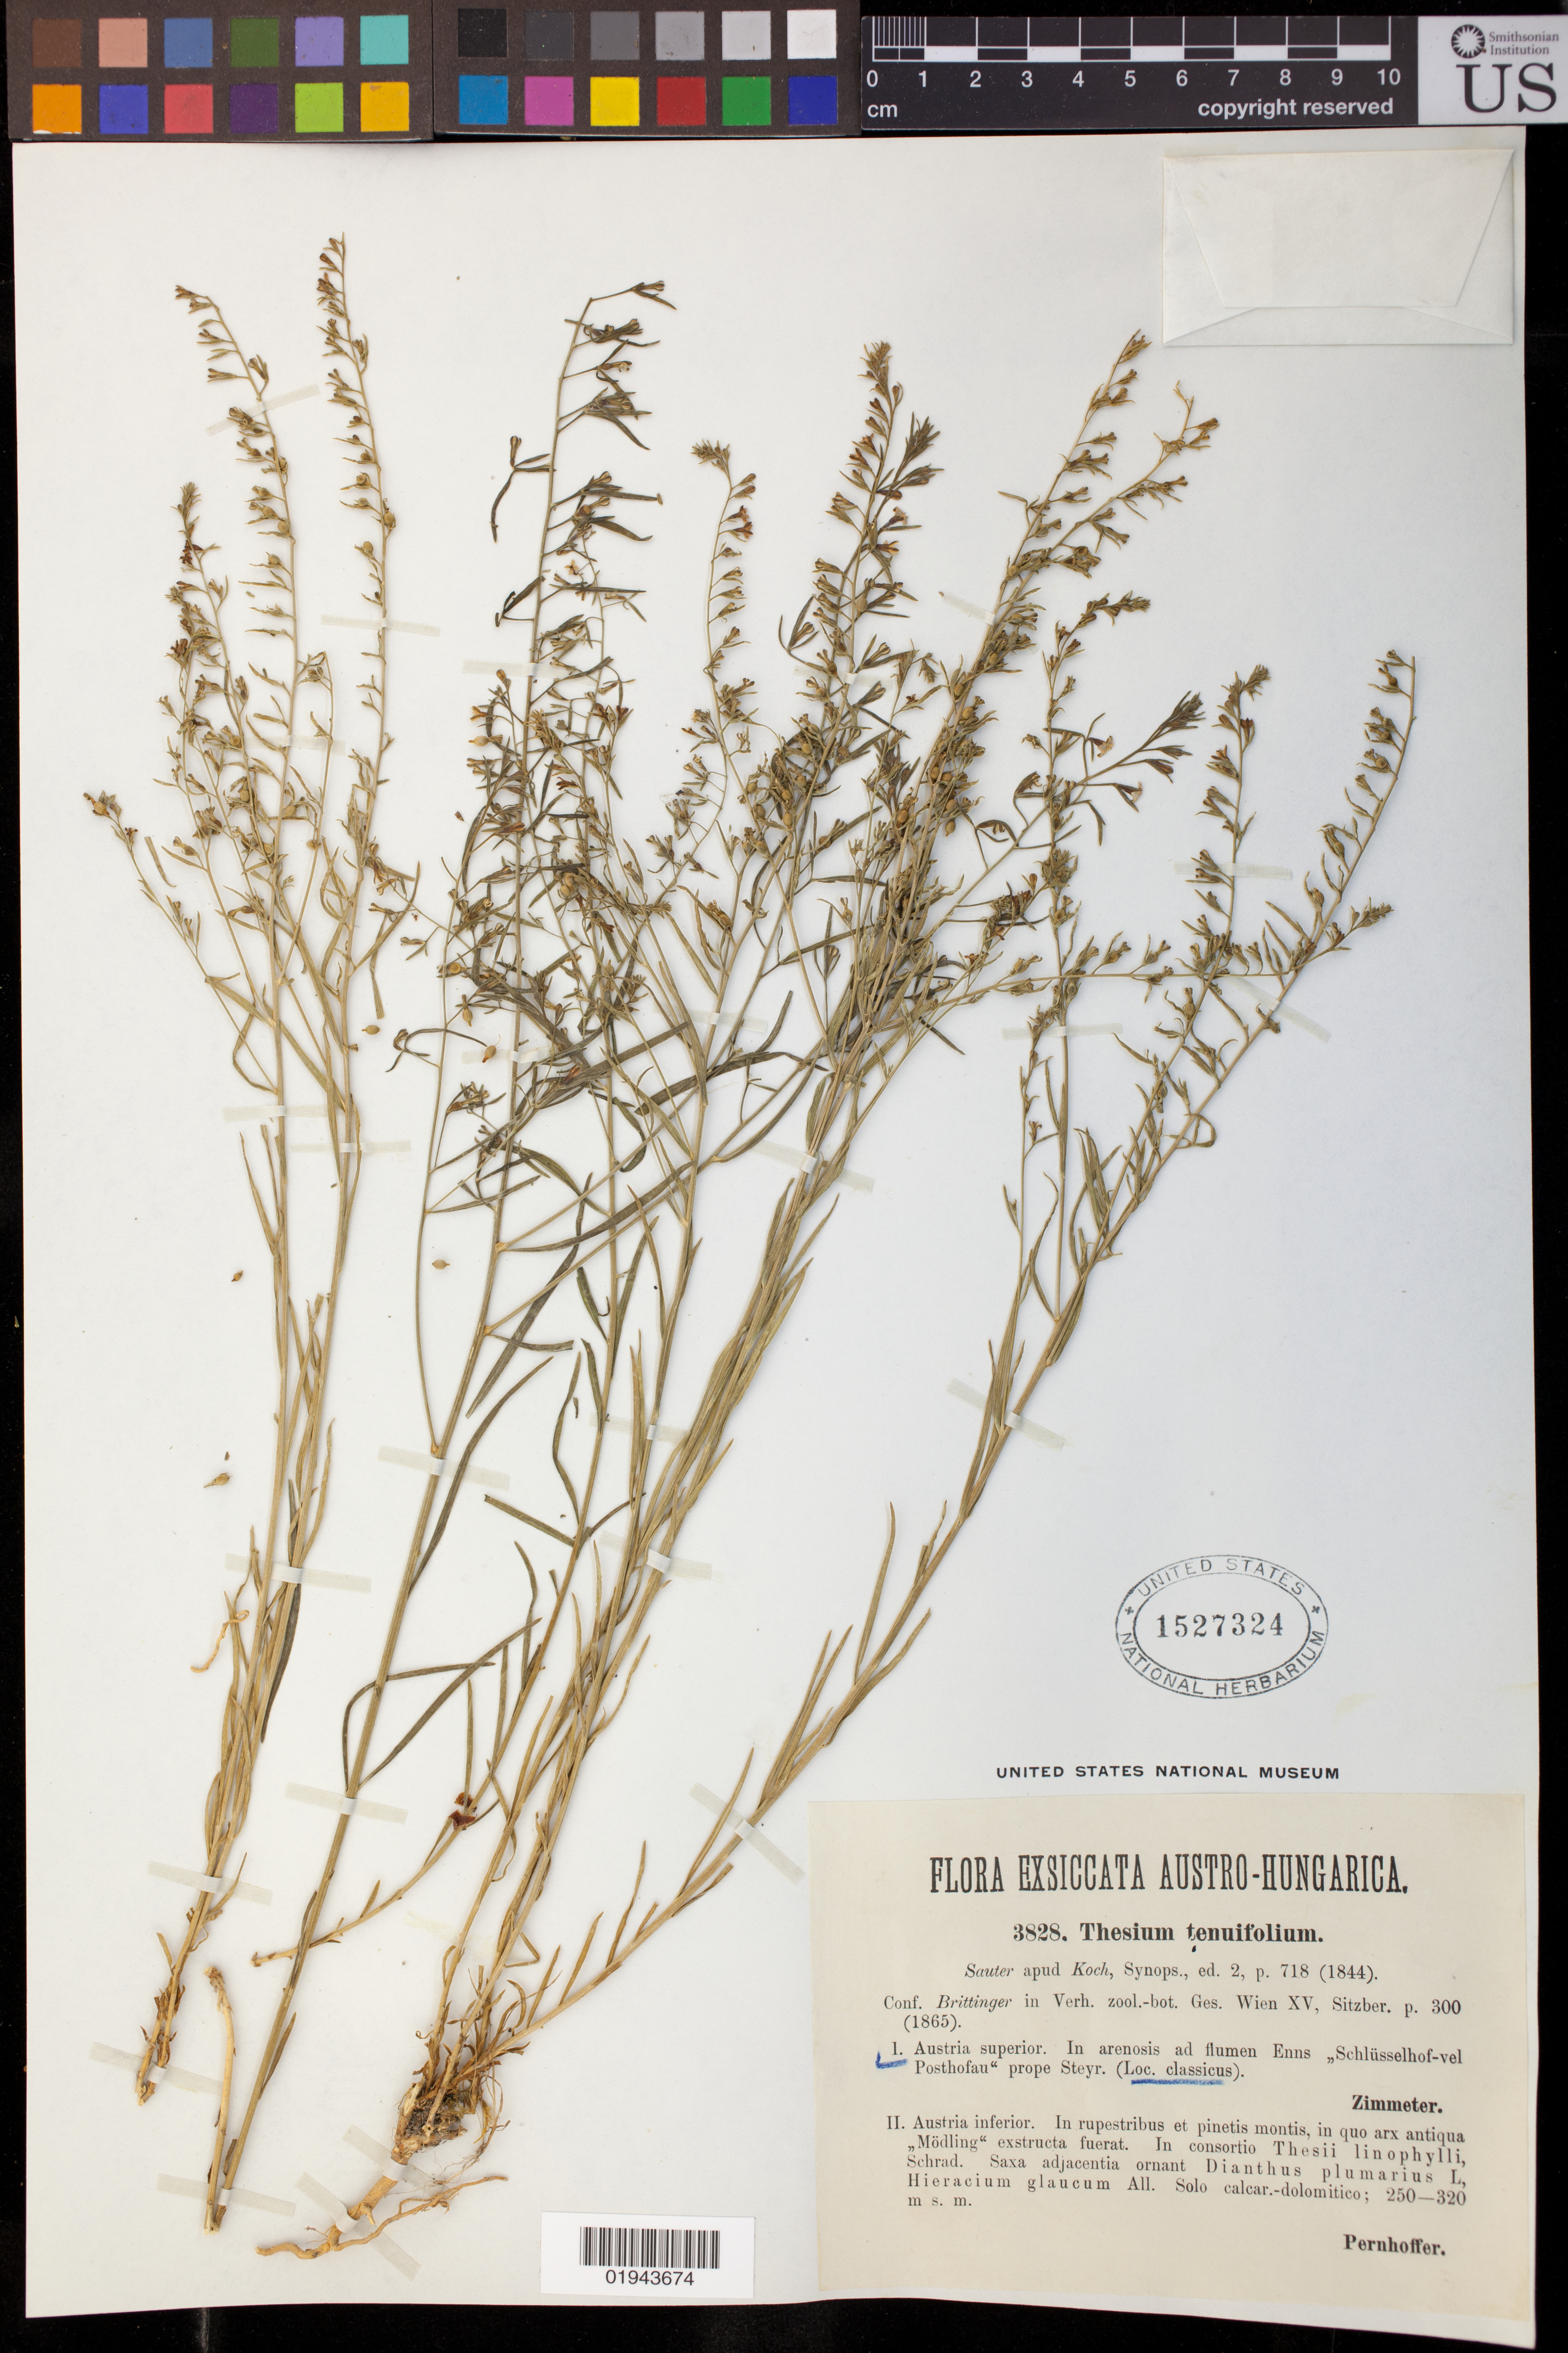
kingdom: Plantae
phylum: Tracheophyta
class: Magnoliopsida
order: Santalales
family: Thesiaceae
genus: Thesium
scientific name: Thesium tenuifolium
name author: Saut. ex W.D.J. Koch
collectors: A. Zimmeter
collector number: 3828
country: Austria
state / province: Oberosterreich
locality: In arenosis ad flumen Enns, Schlusselhof-vel Posthofau prope Steyr. (Loc. classicus).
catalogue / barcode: US 1527324